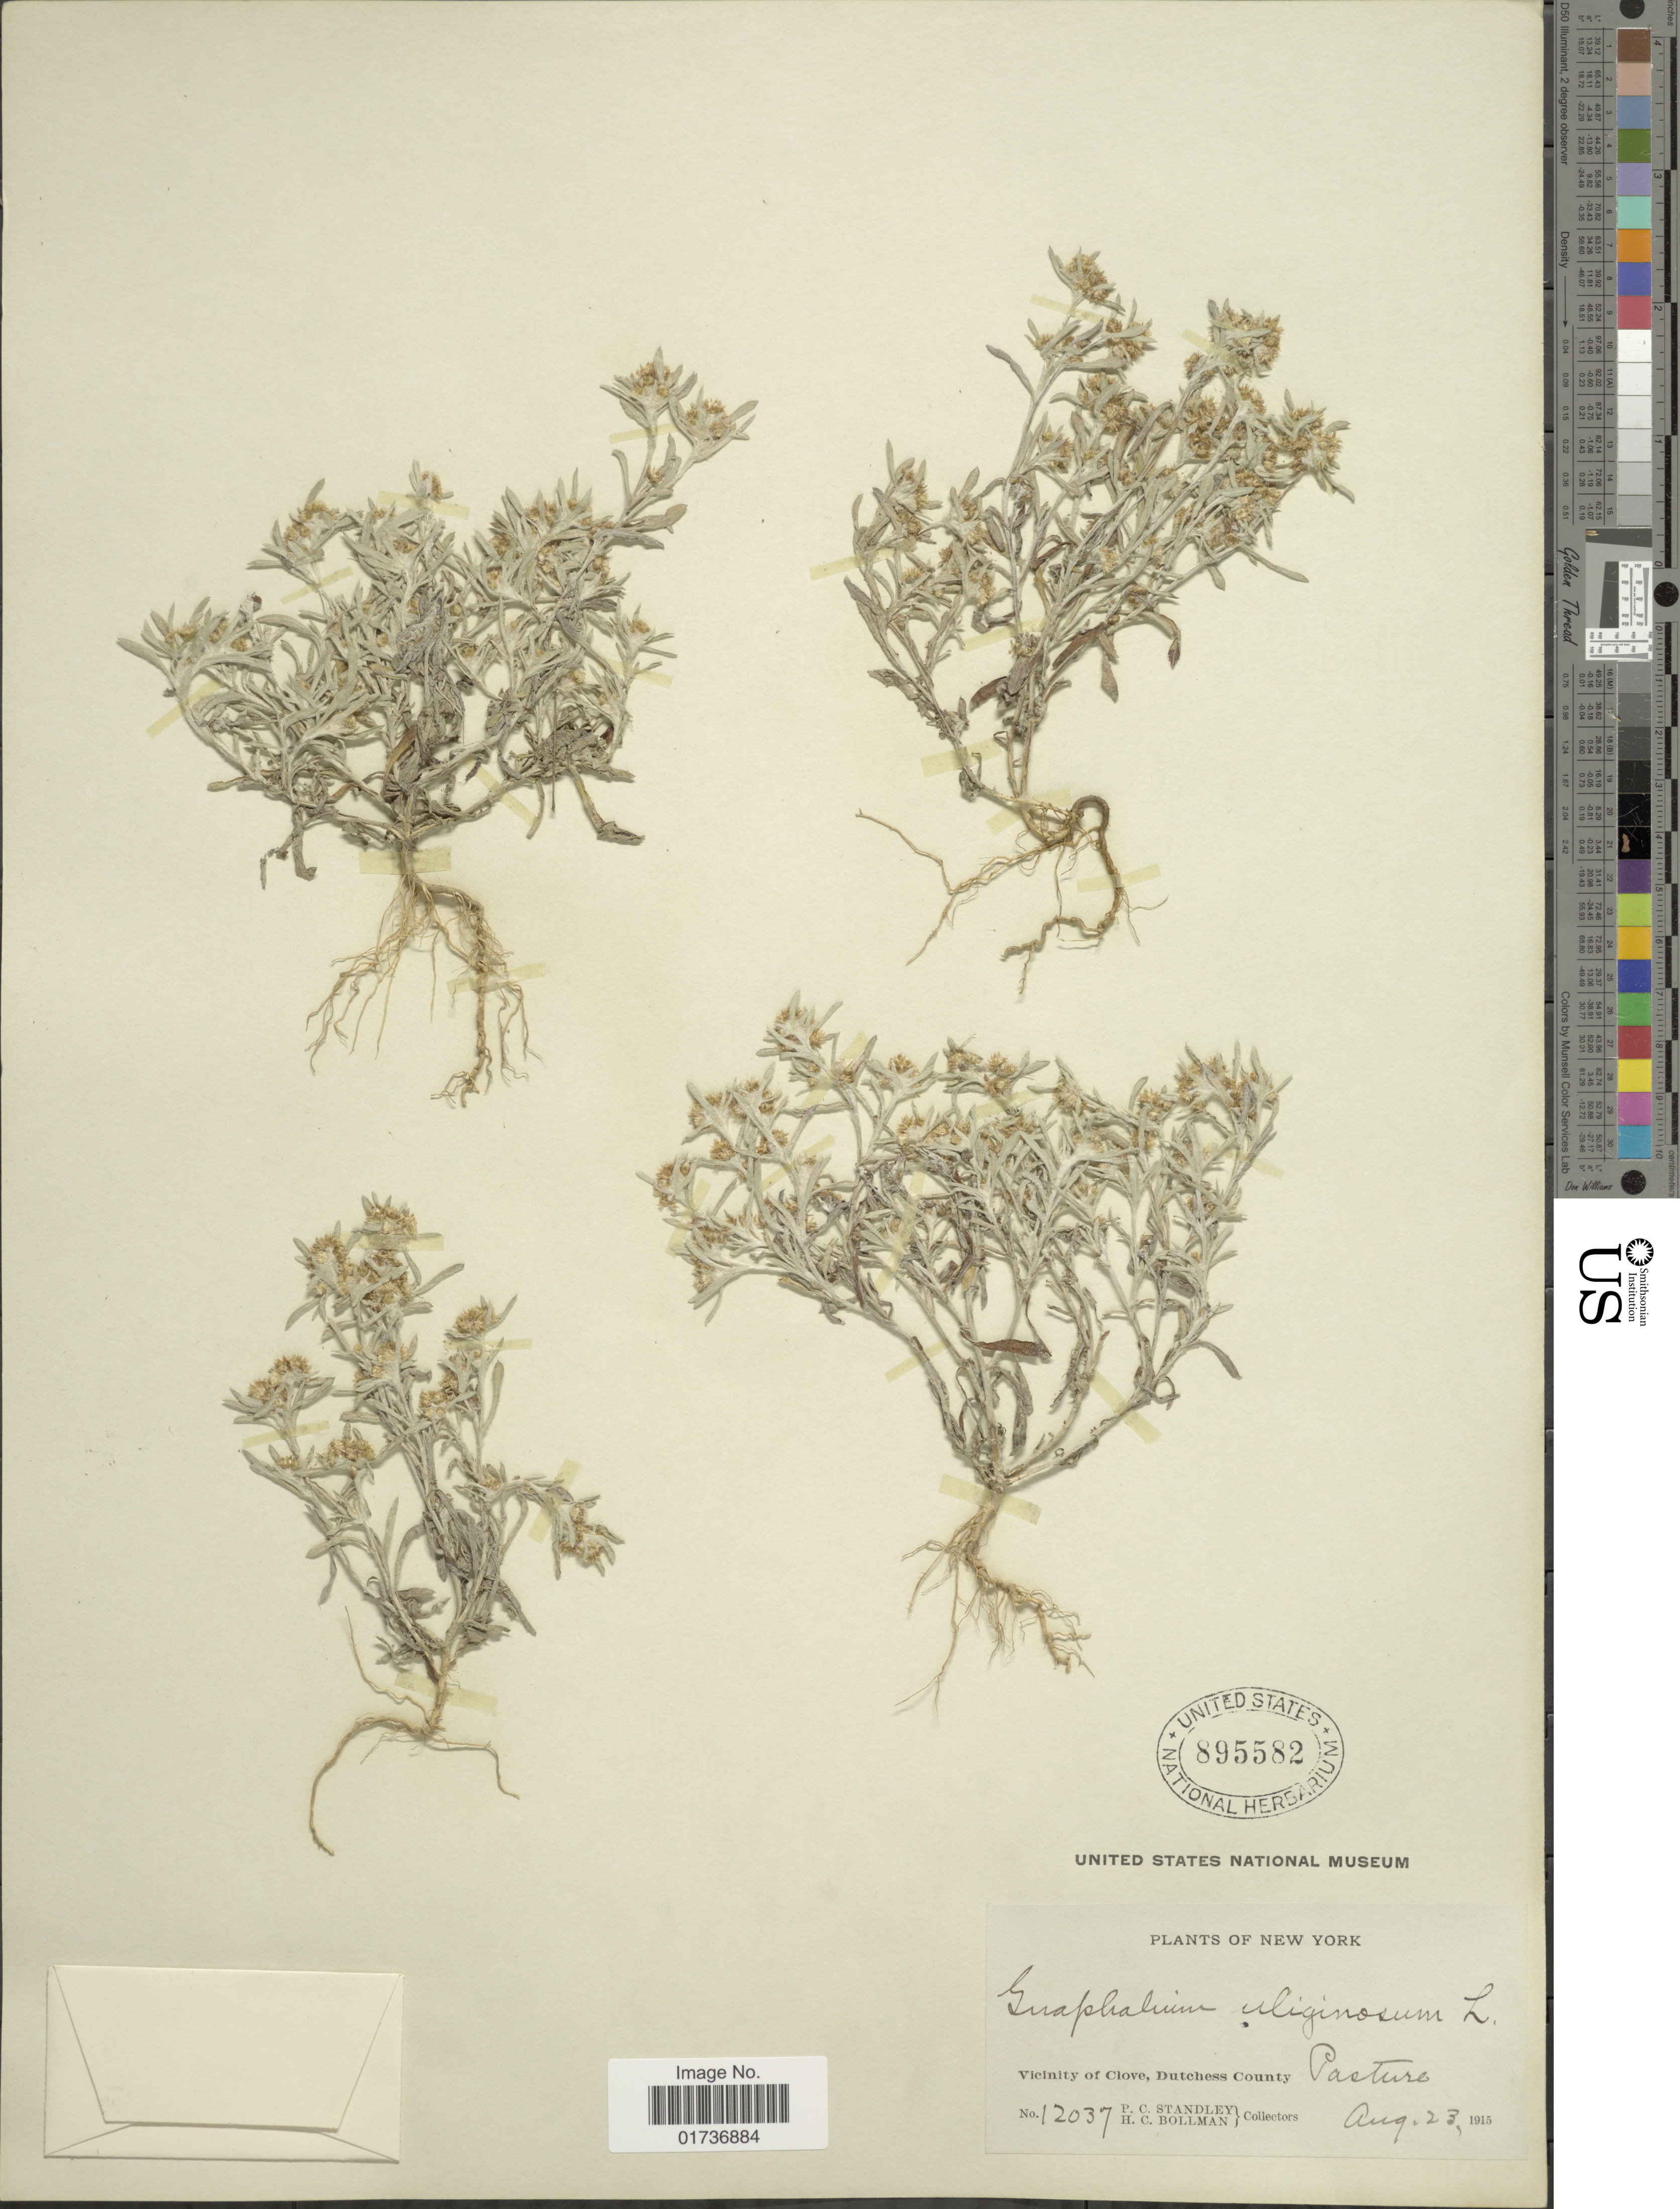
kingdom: Plantae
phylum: Tracheophyta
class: Magnoliopsida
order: Asterales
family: Asteraceae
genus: Gnaphalium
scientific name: Gnaphalium uliginosum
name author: L.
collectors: P. C. Standley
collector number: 12037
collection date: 1915-08-23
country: United States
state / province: New York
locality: Vicinity of Clove, Dutchess County, Pasture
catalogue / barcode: US 895582